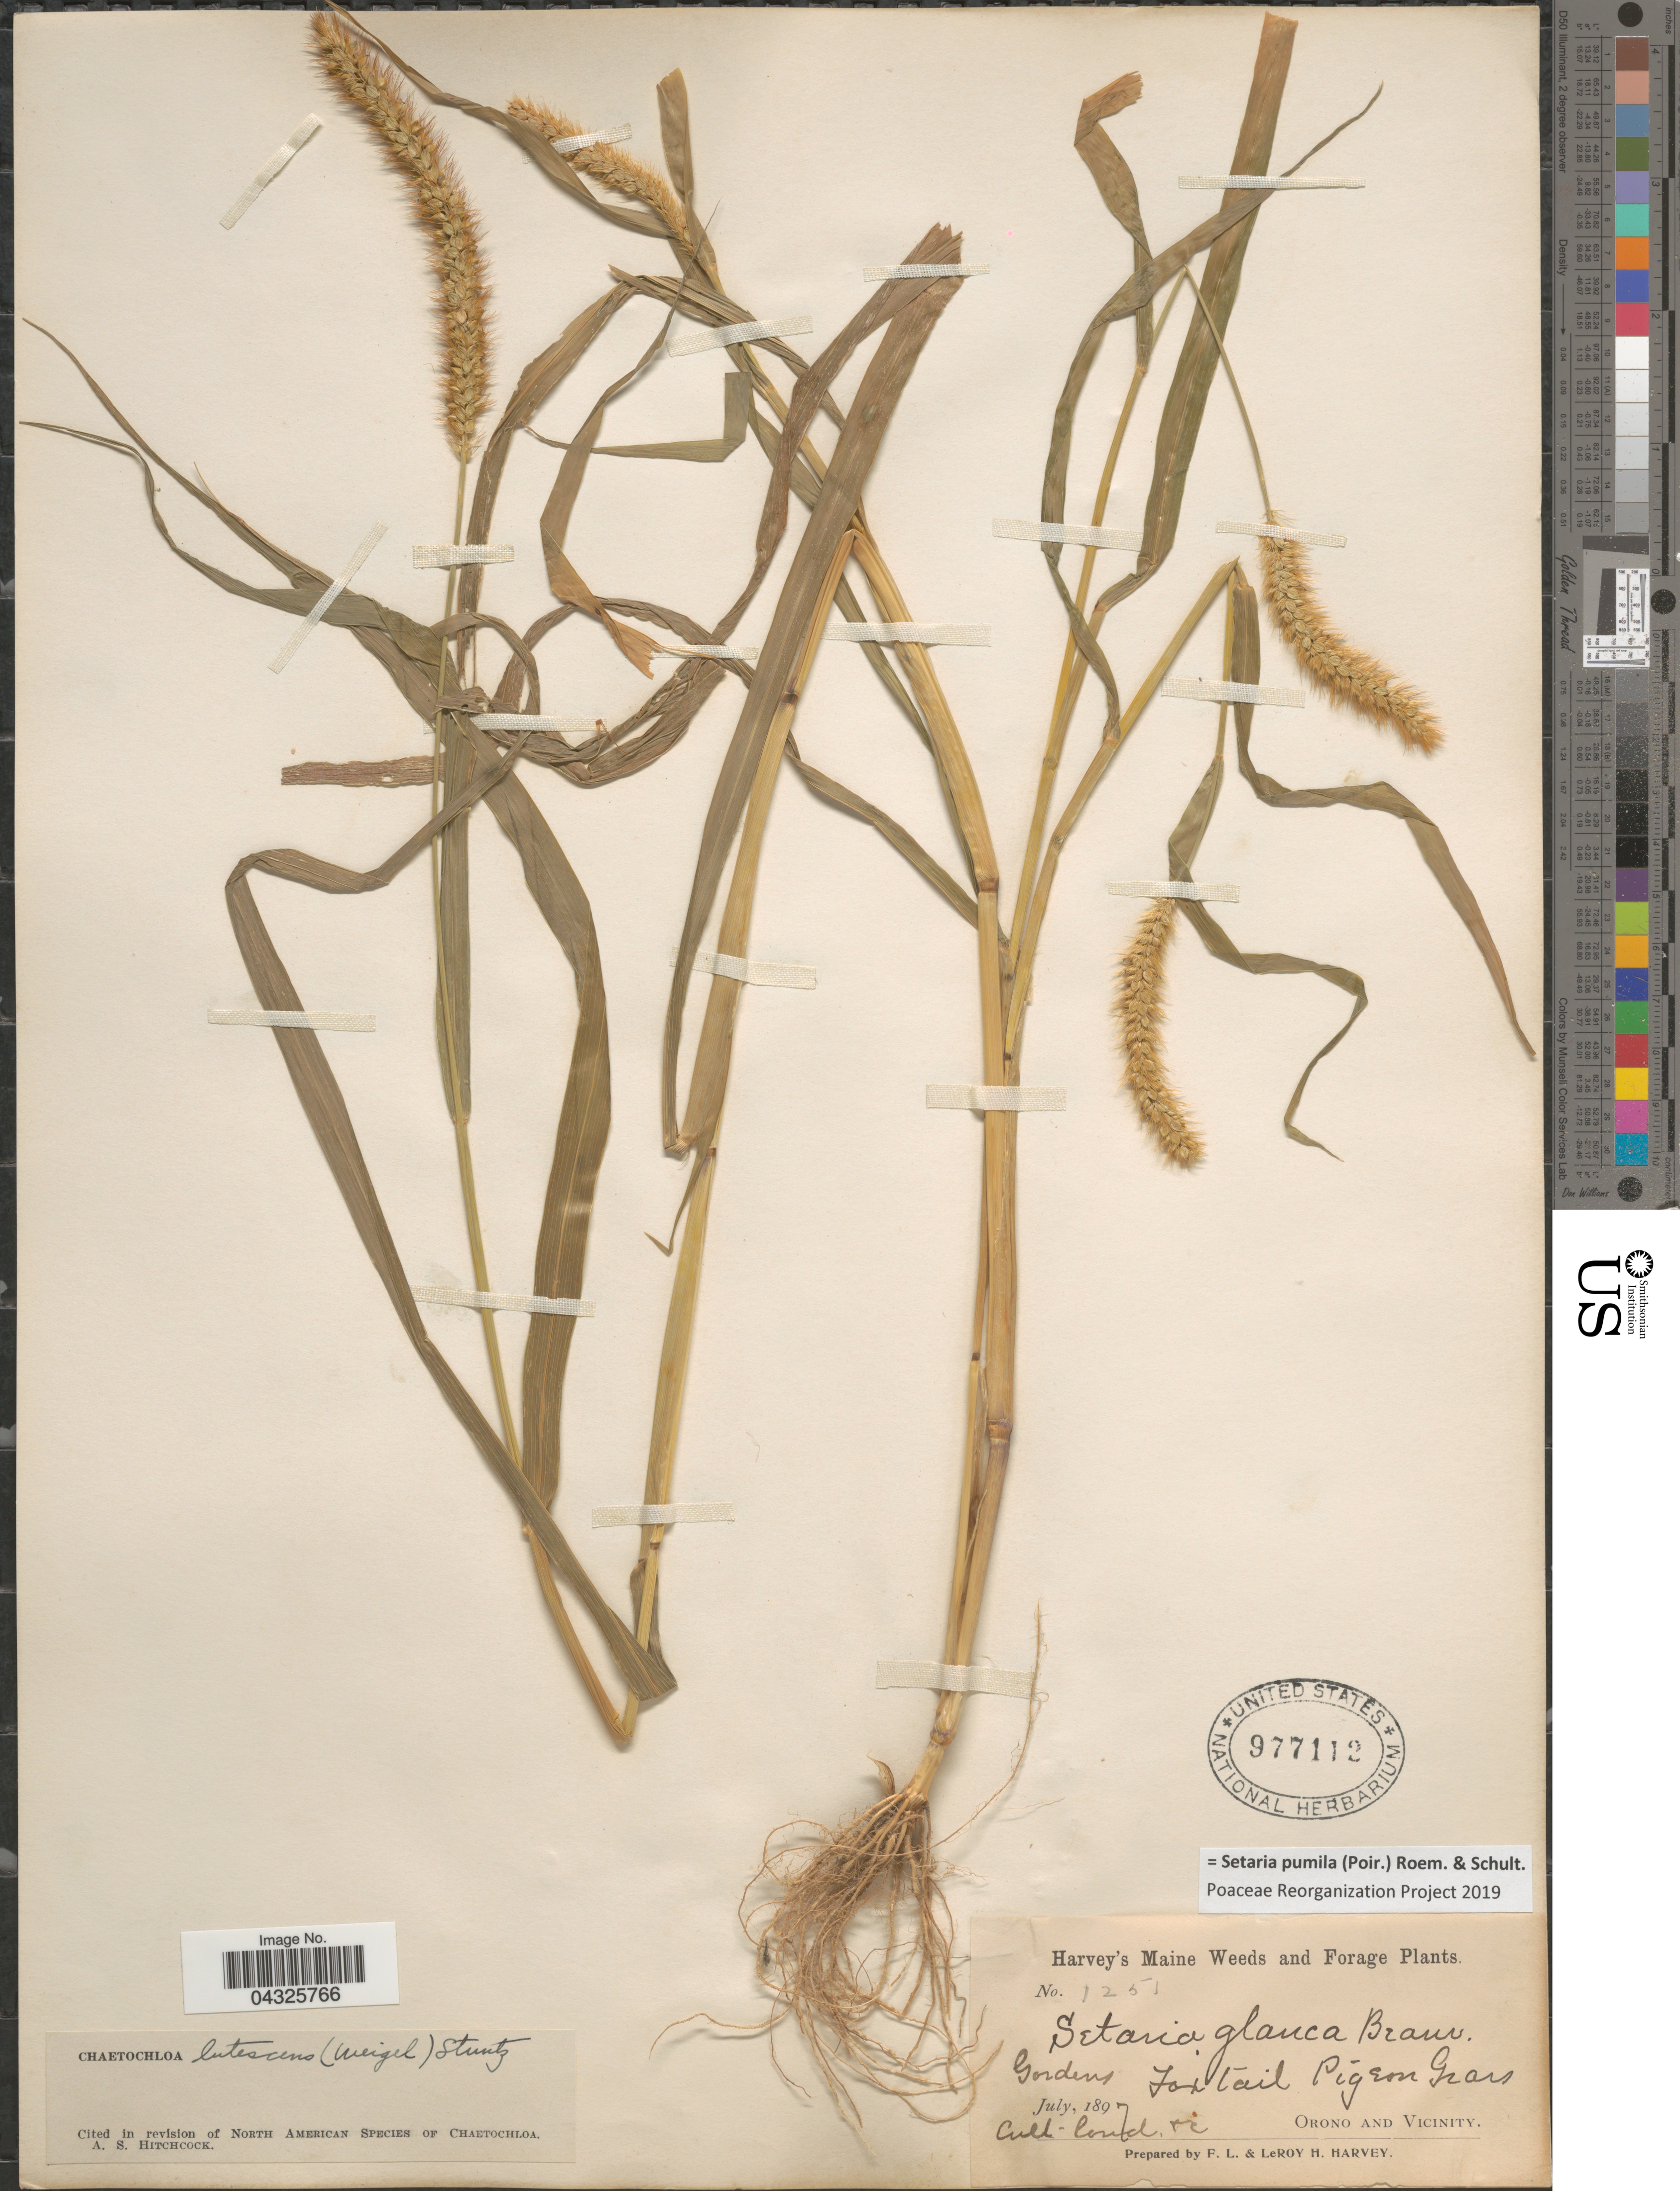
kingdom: Plantae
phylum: Tracheophyta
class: Liliopsida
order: Poales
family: Poaceae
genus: Setaria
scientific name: Setaria pumila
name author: (Poir.) Roem. & Schult.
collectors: F. L. Harvey & L. H. Harvey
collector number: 1251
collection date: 1897-07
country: United States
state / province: Maine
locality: Gardens. Orono and Vicinity.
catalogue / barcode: US 977112